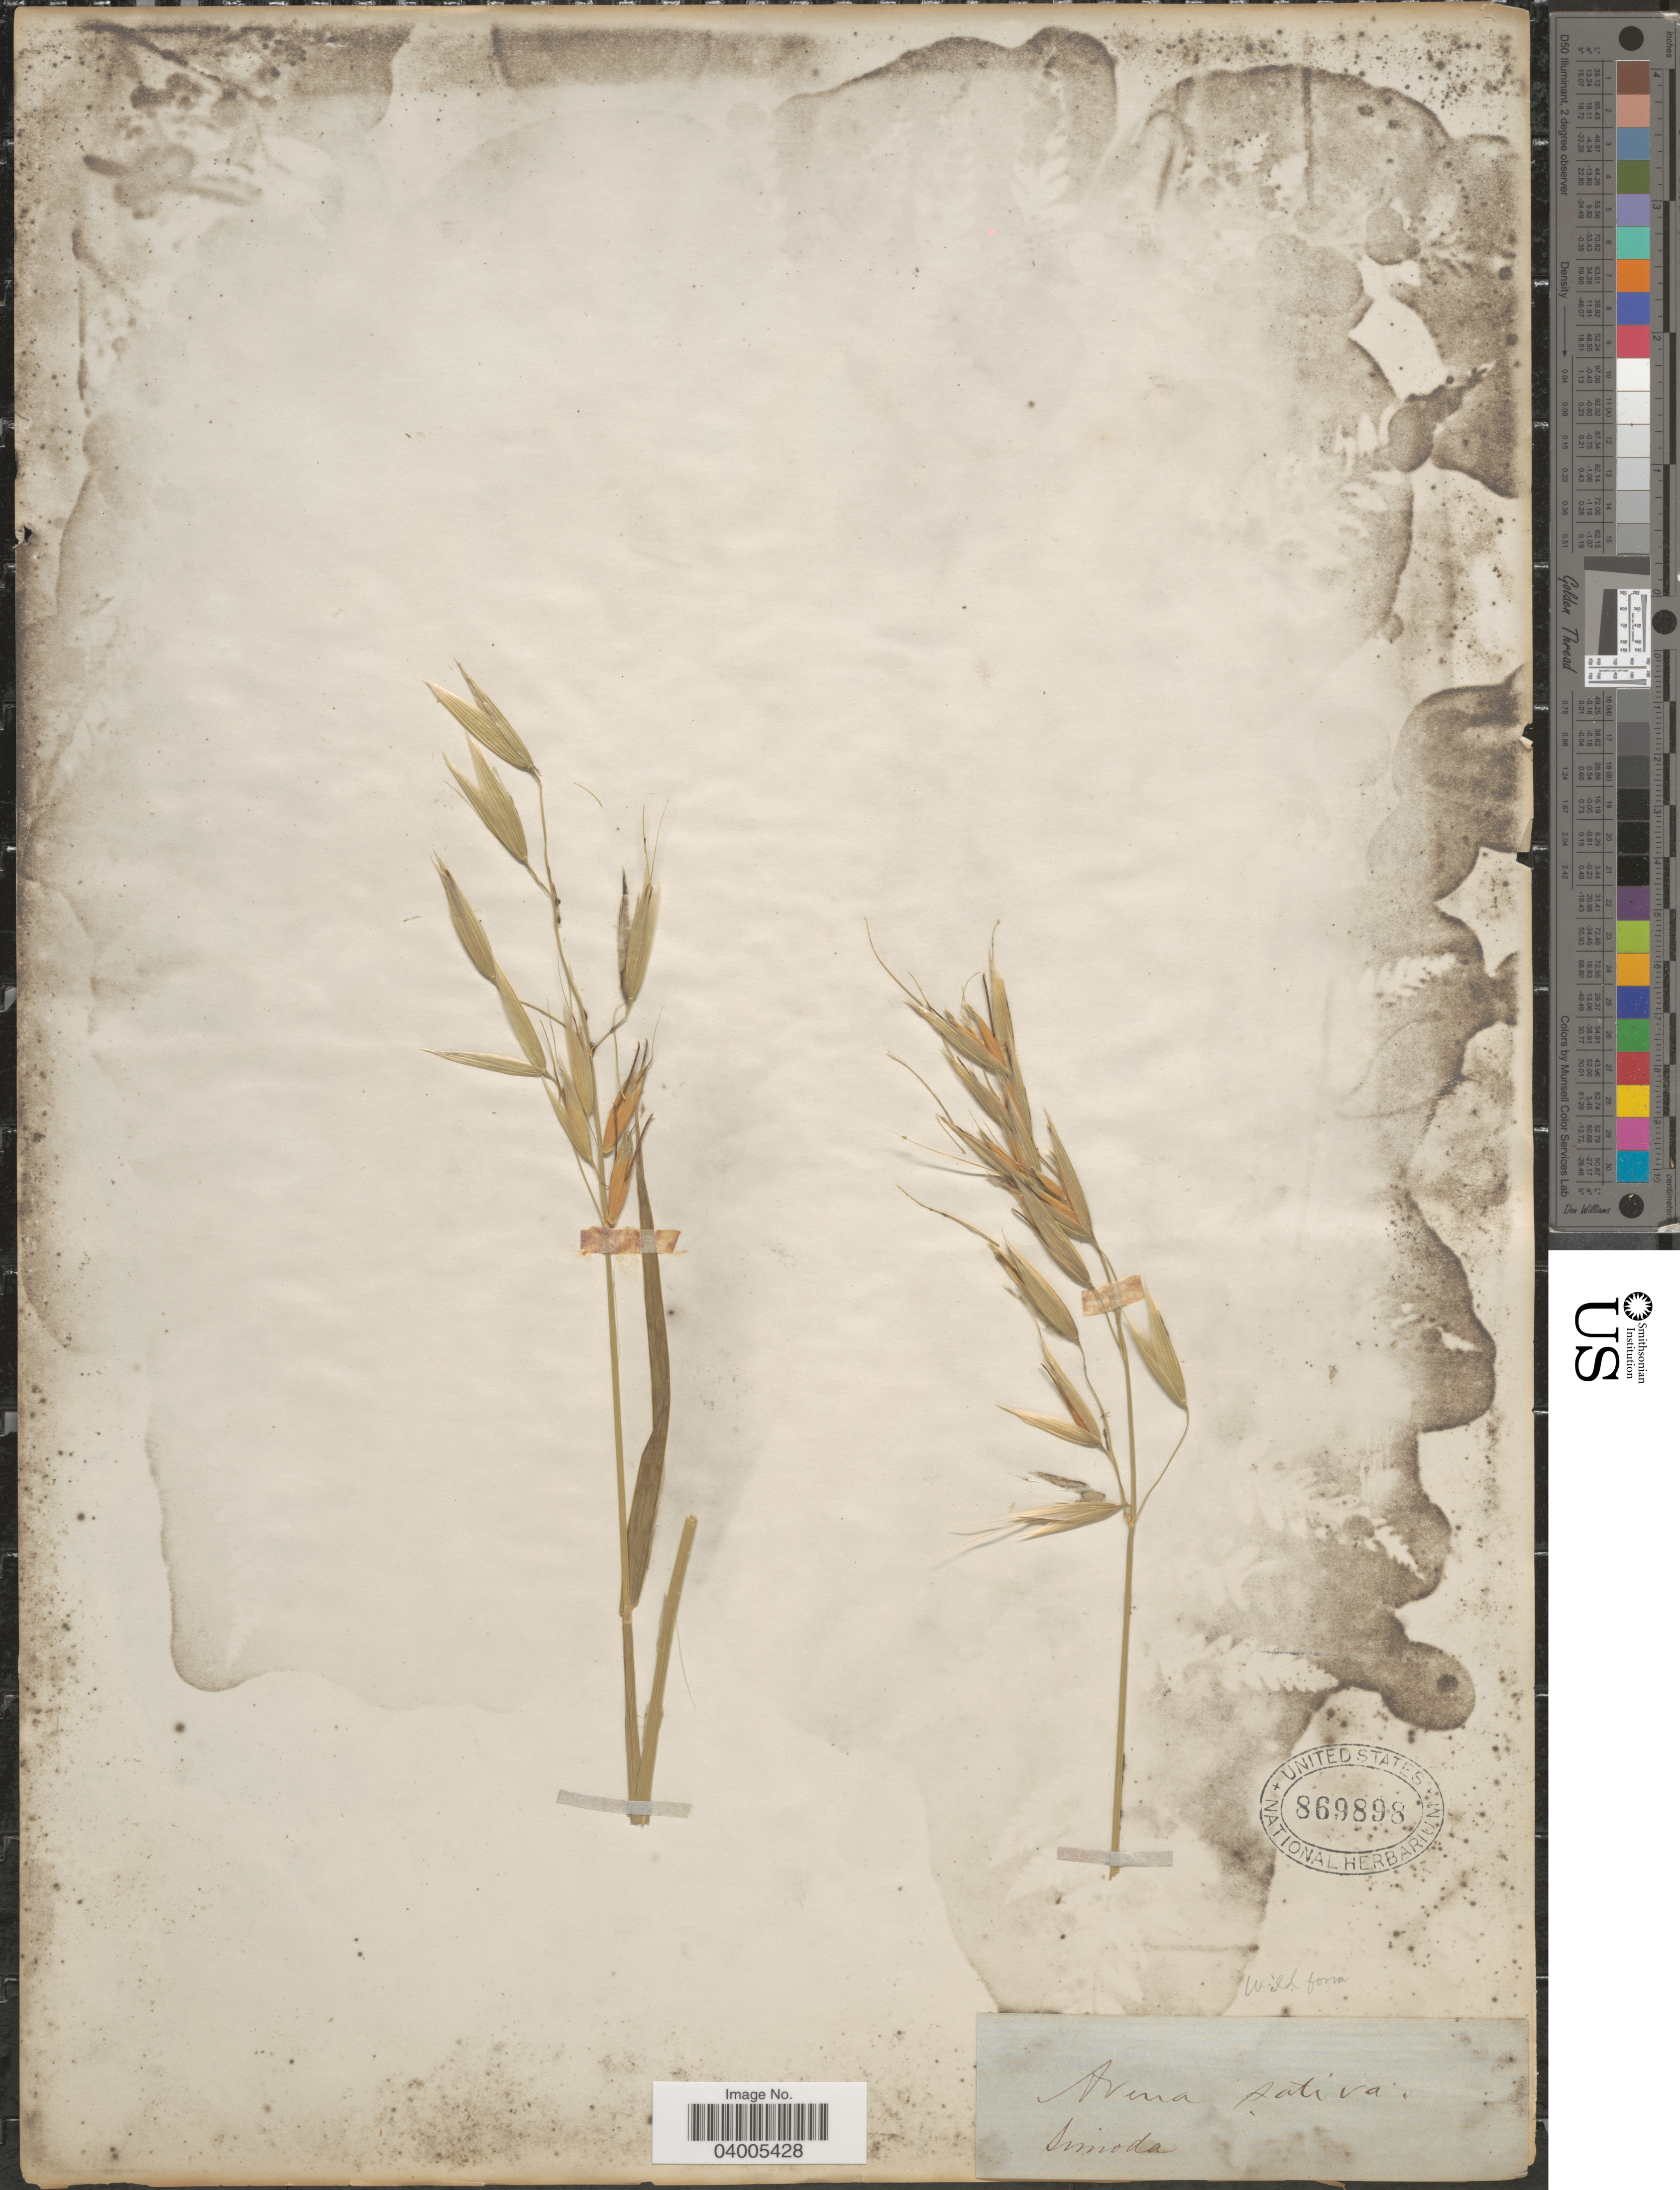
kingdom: Plantae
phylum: Tracheophyta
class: Liliopsida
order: Poales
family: Poaceae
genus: Avena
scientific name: Avena fatua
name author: L.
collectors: Simoda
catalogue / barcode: US 869898